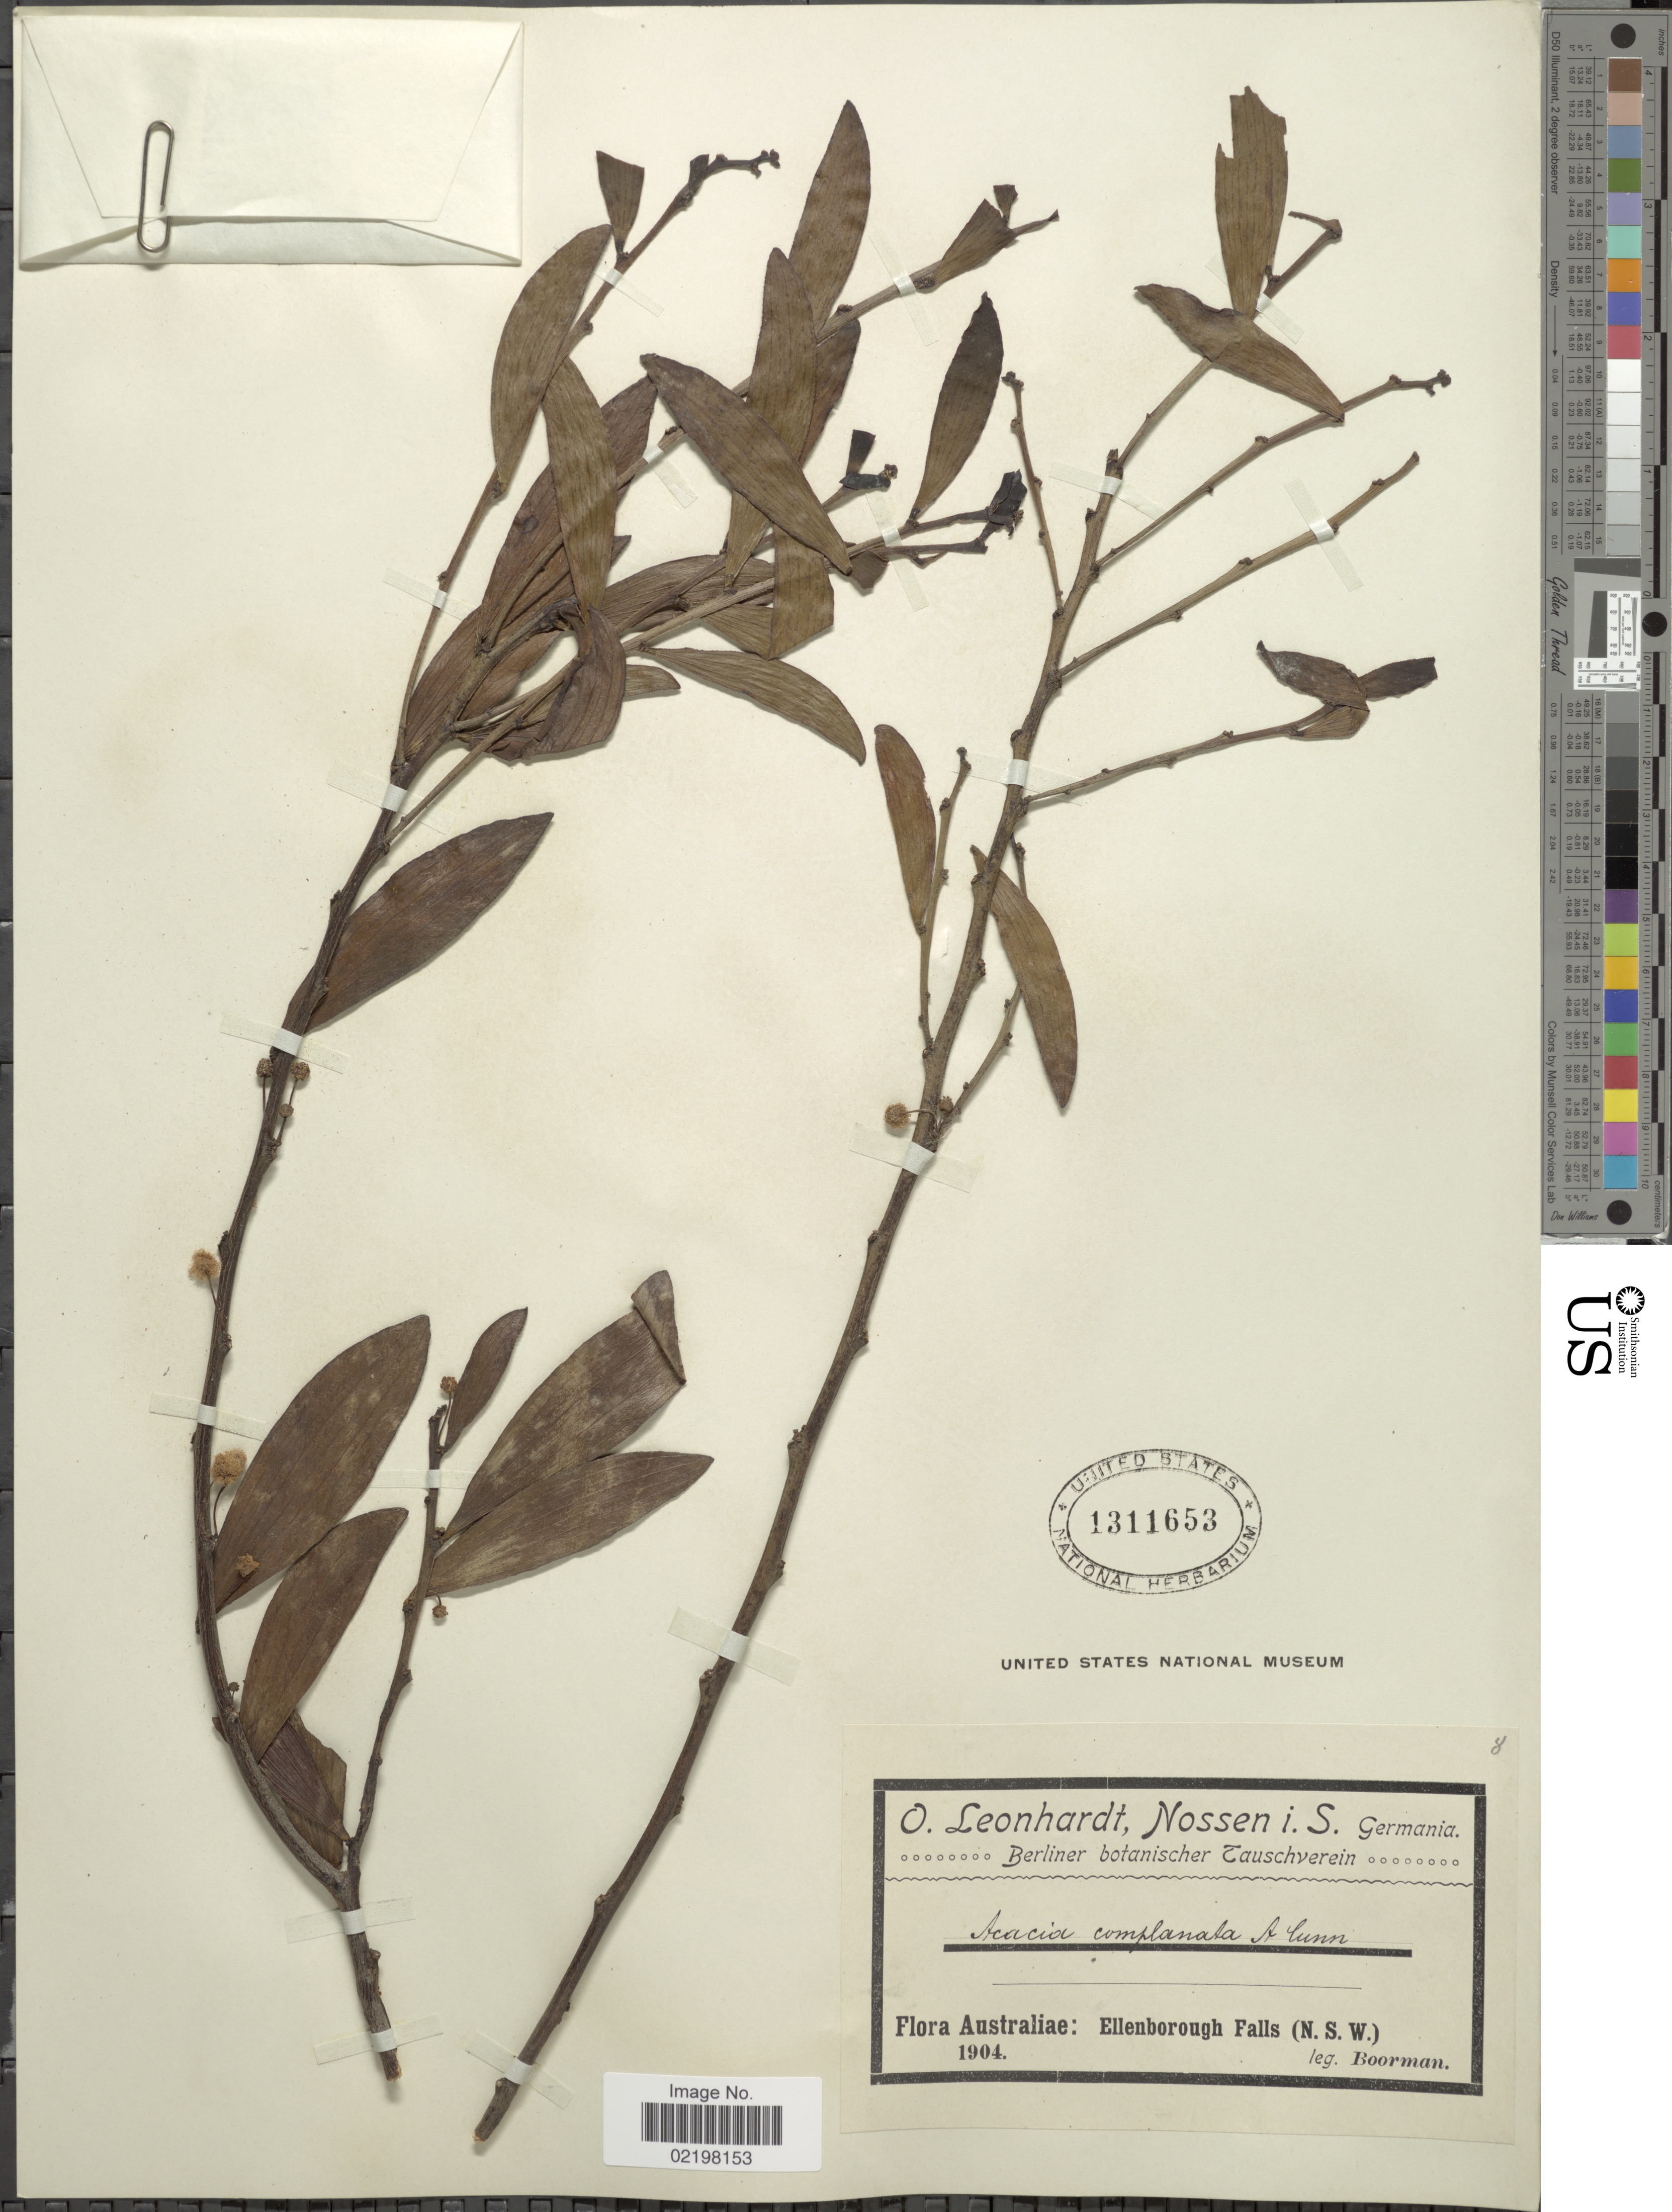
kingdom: Plantae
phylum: Tracheophyta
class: Magnoliopsida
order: Fabales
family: Fabaceae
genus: Acacia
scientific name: Acacia complanata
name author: A. Cunn.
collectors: -. Boorman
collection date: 1904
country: Australia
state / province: New South Wales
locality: Australiae: Ellenborough Falls (N.S.W.)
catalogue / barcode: US 1311653